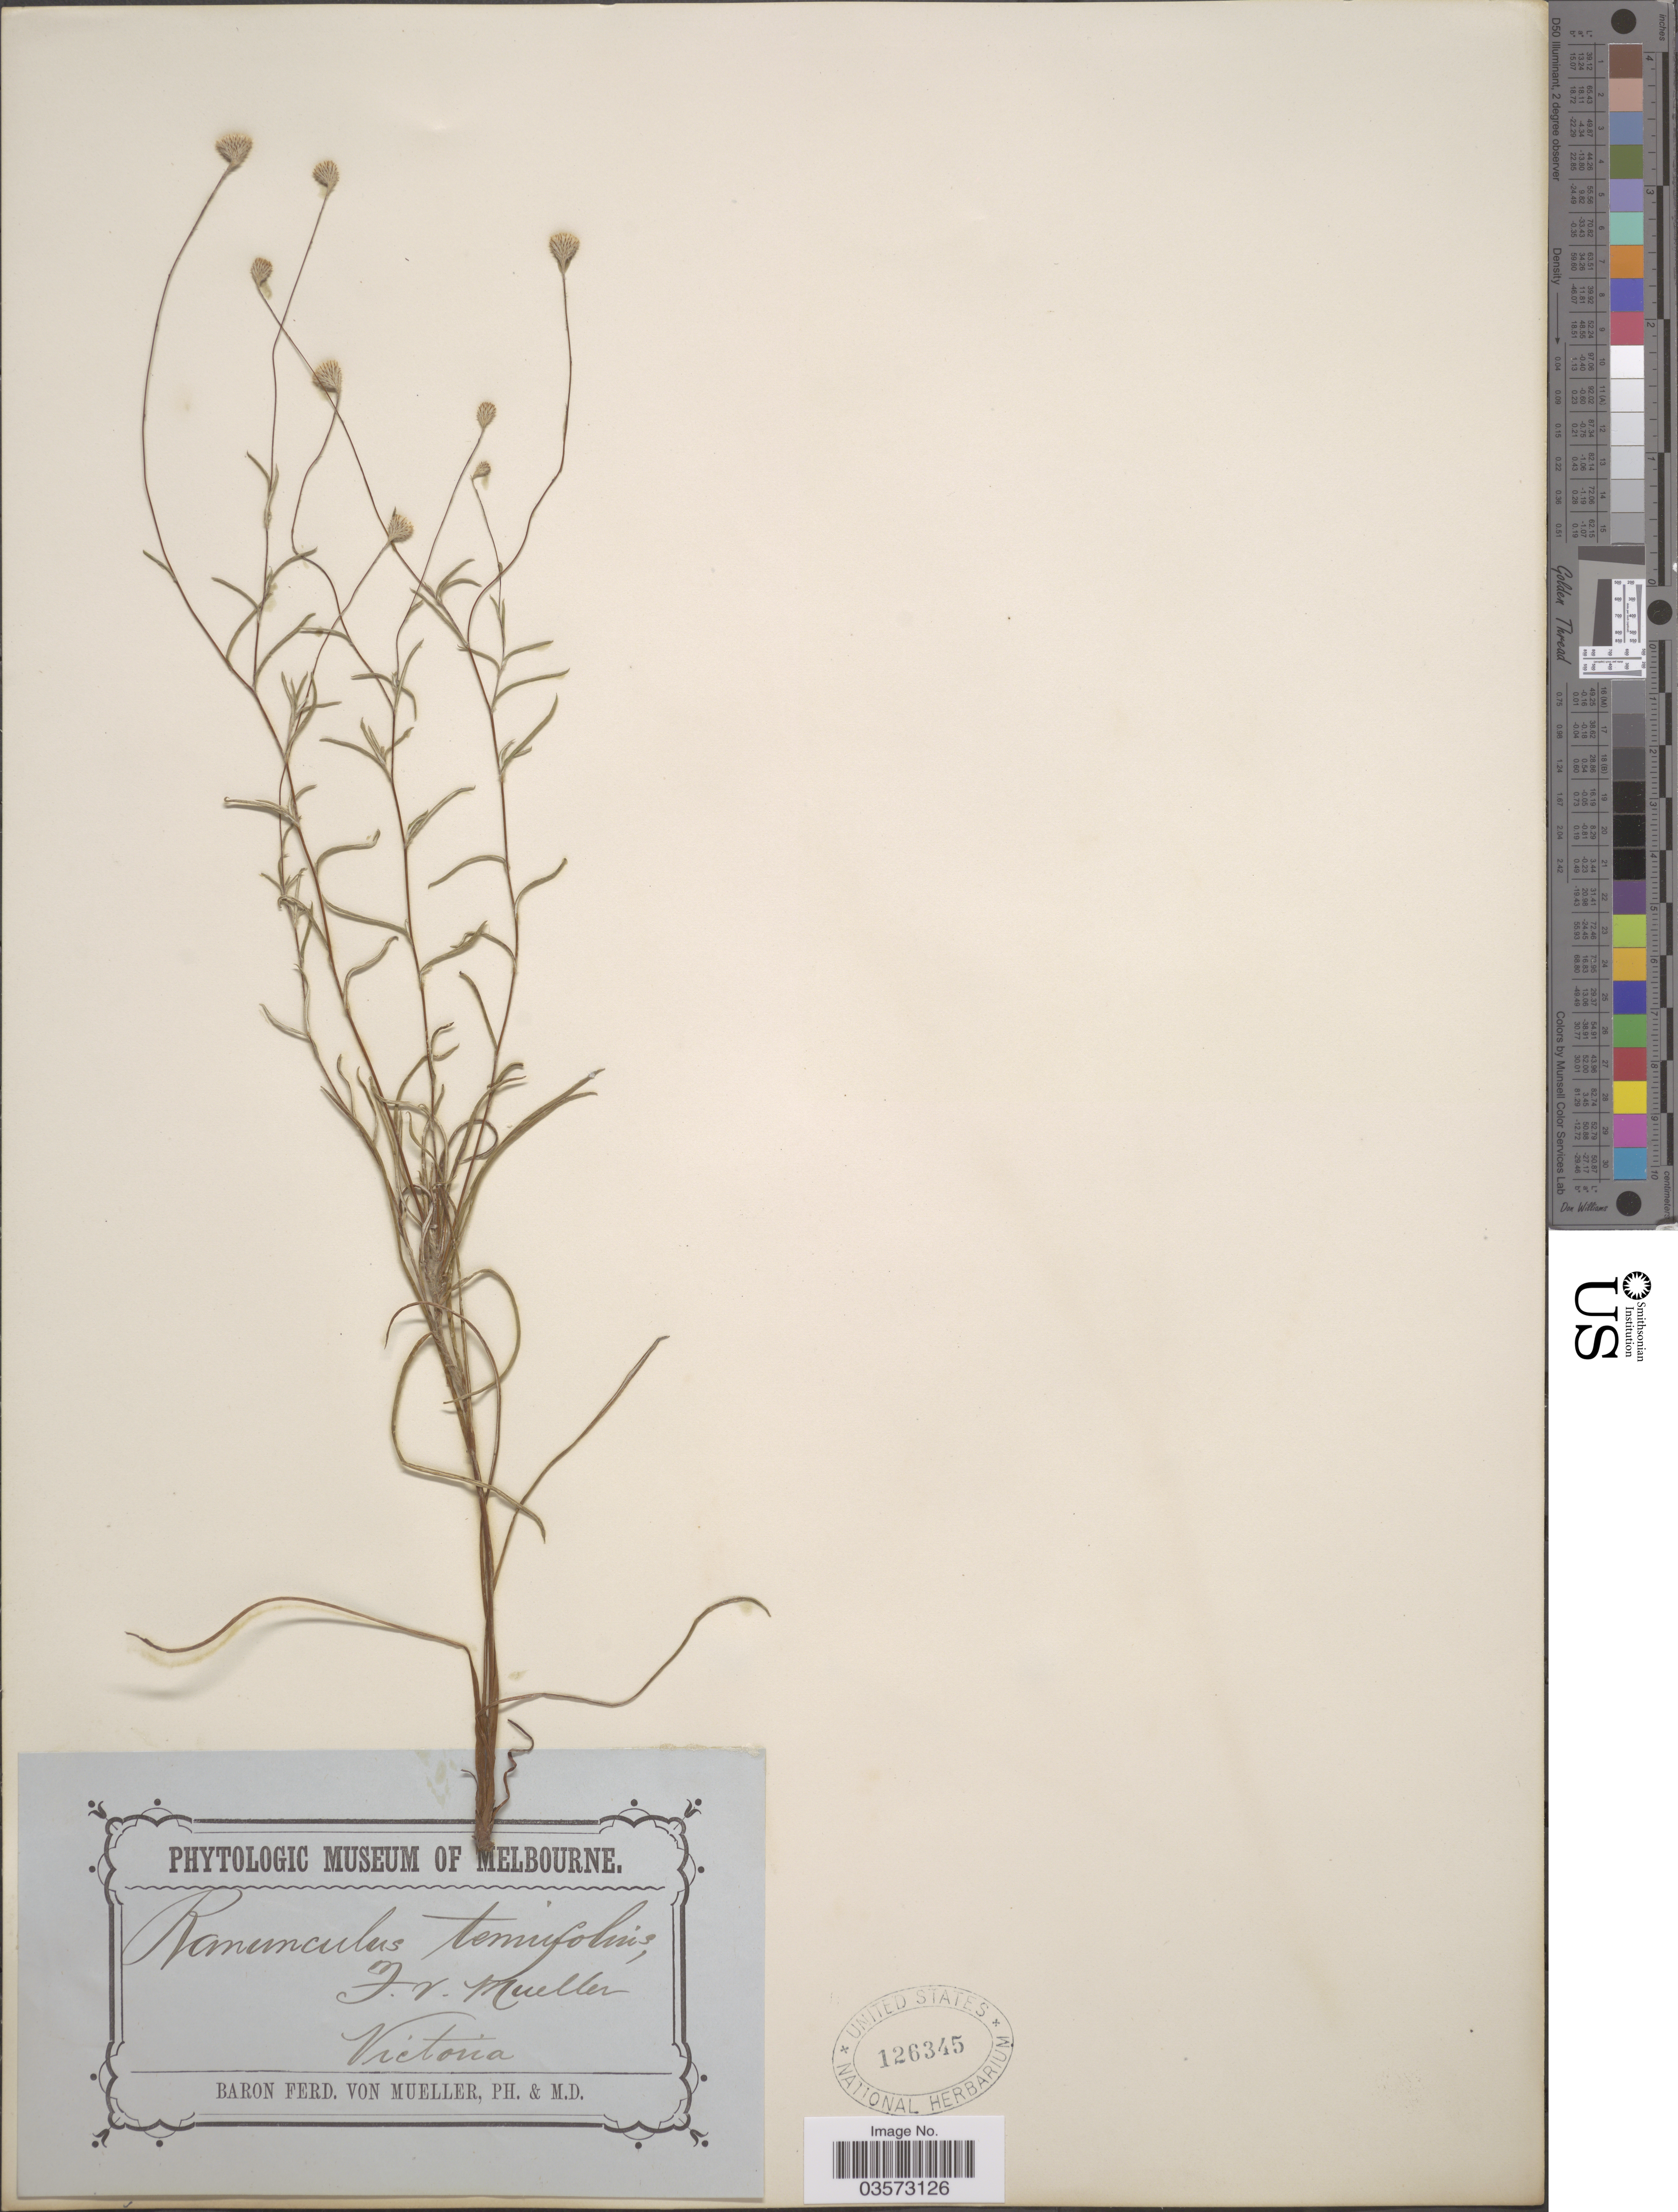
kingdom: Plantae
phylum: Tracheophyta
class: Magnoliopsida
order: Ranunculales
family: Ranunculaceae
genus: Ranunculus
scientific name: Ranunculus tenuifolius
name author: Schleich.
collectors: F. von Mueller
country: Australia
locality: Victoria.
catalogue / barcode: US 126345